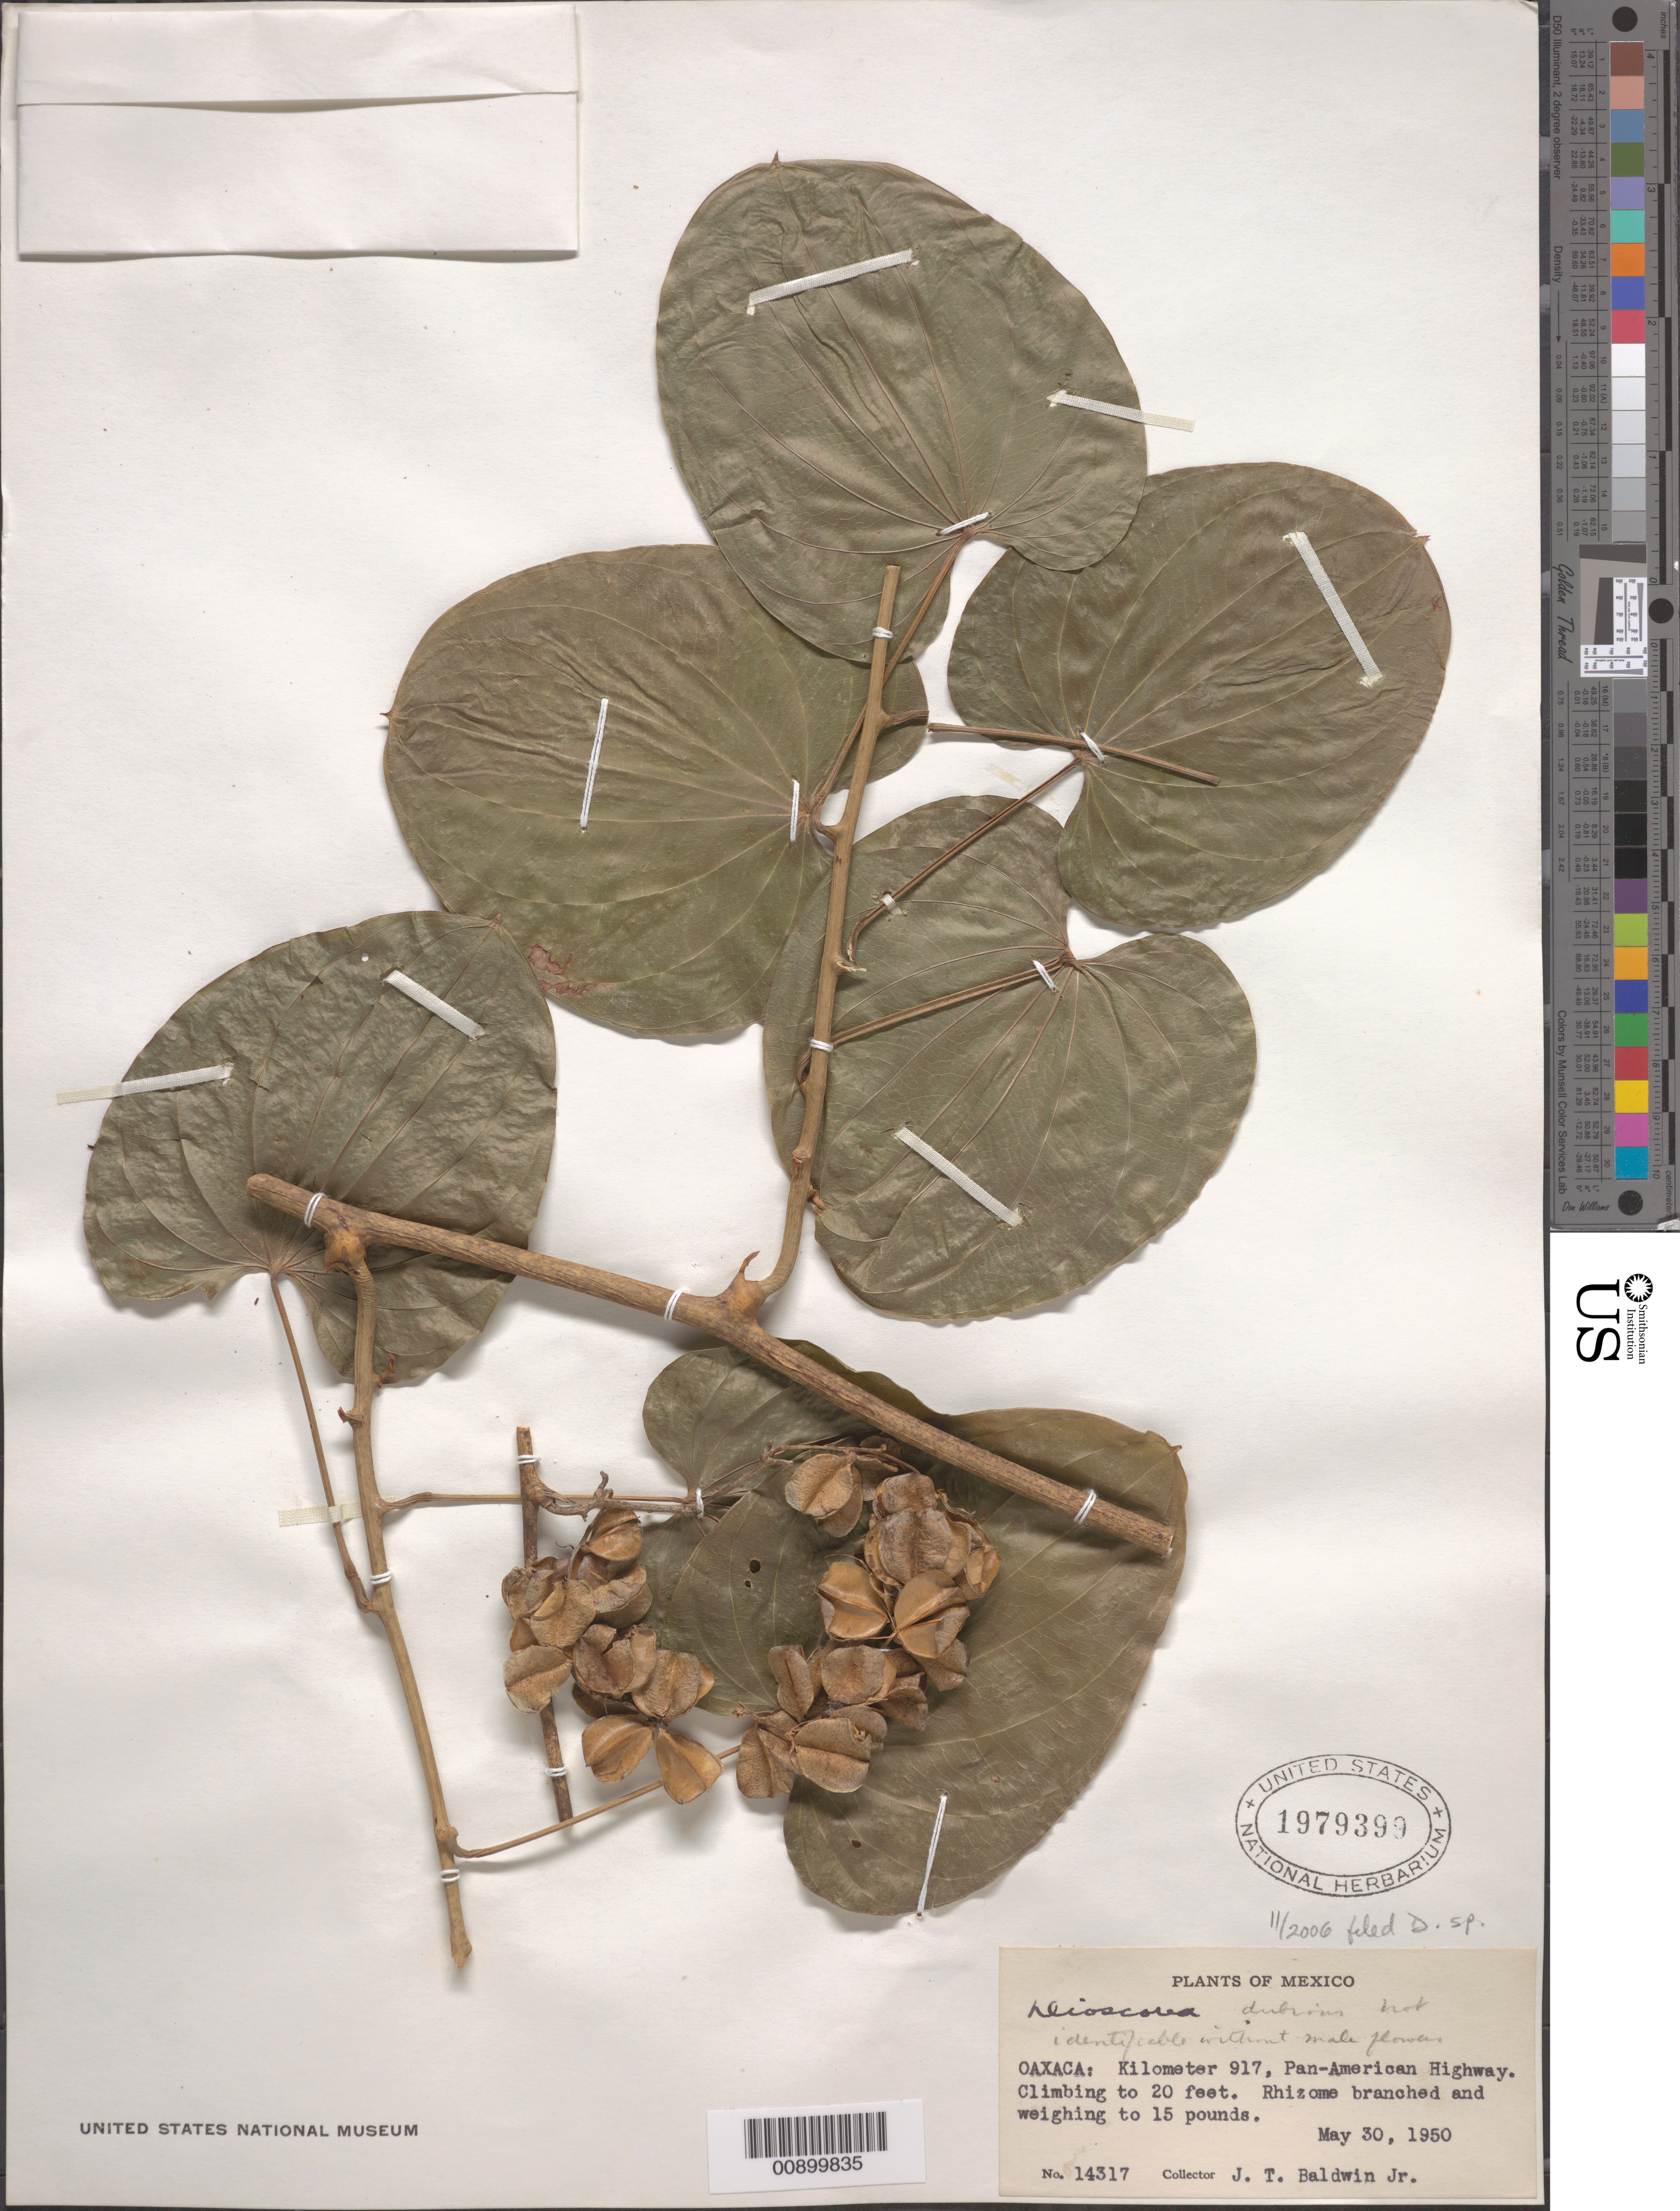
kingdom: Plantae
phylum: Tracheophyta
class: Liliopsida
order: Dioscoreales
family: Dioscoreaceae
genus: Dioscorea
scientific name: Dioscorea sp.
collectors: J. T. Baldwin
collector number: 14317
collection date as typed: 30 May 1950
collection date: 1950-05-30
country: Mexico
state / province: Oaxaca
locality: Oaxaca: Kilometer 917, Pan-American Highway.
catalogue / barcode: US 1979399